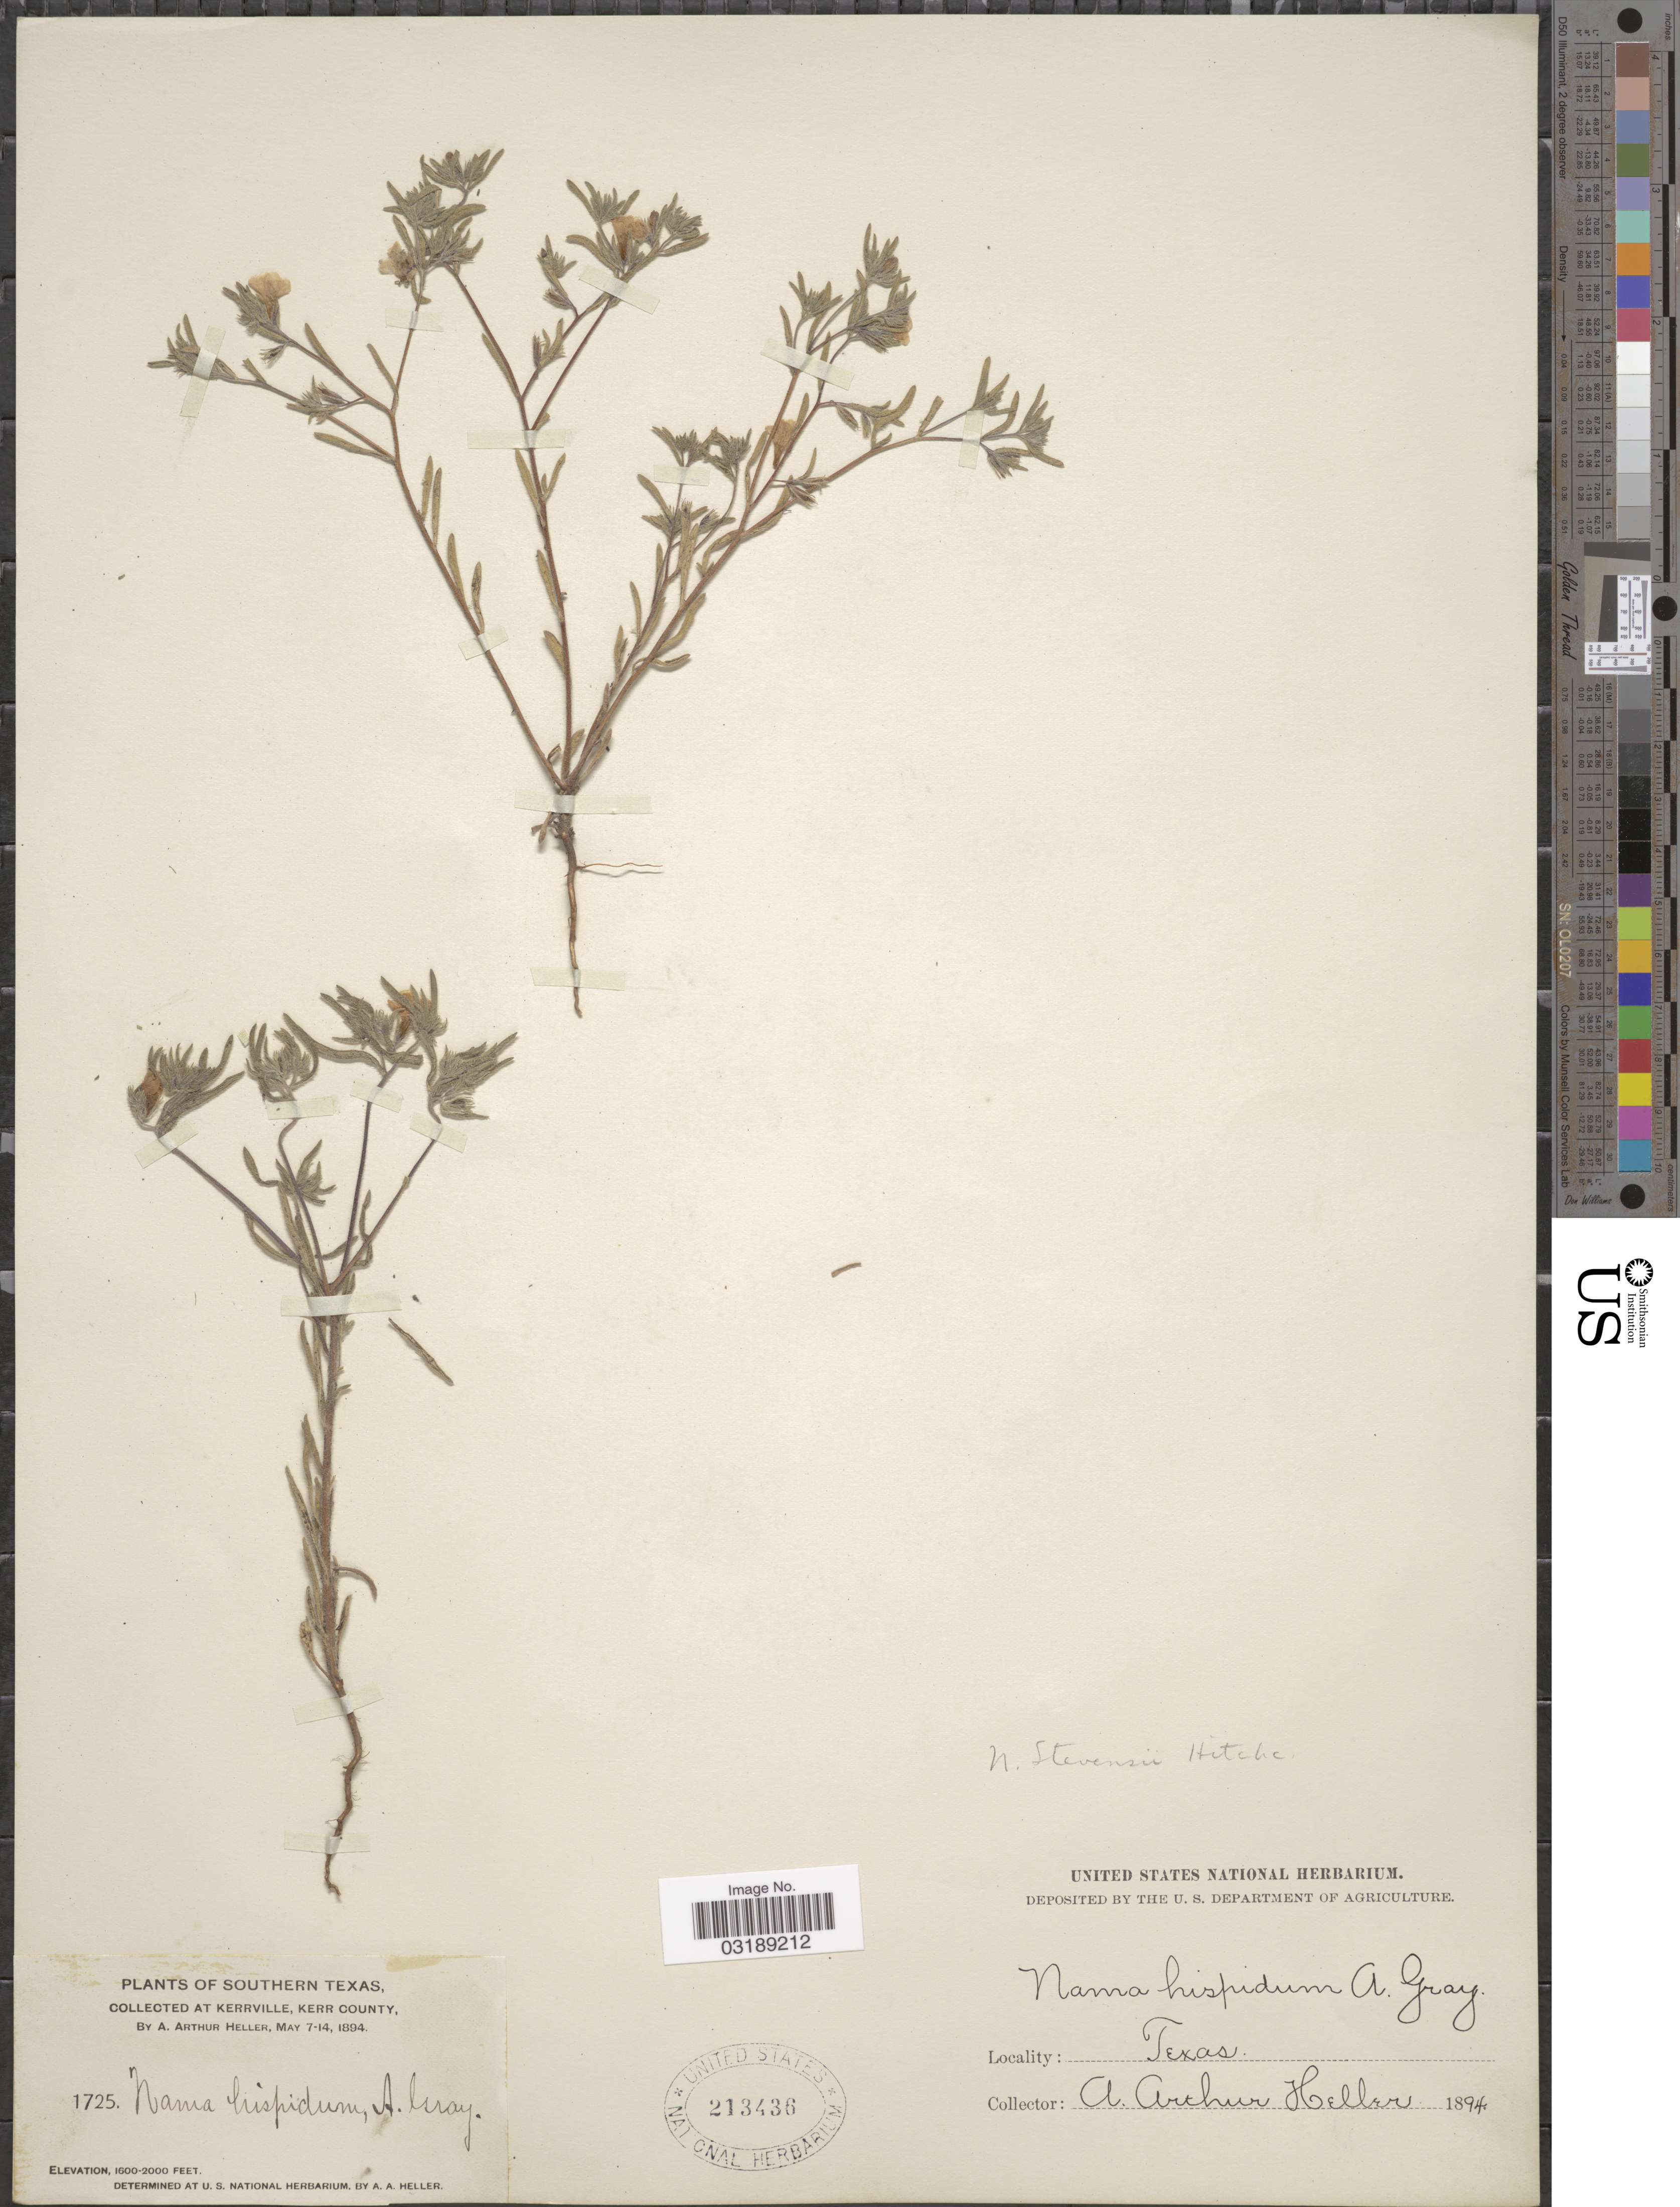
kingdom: Plantae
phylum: Tracheophyta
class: Magnoliopsida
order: Boraginales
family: Namaceae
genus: Nama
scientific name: Nama stevensii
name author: C.L. Hitchc.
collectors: A. A. Heller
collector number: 1725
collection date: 1894-05-07/1894-05-14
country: United States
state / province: Texas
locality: Southern Texas, At Kerrville, Kerr County.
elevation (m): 488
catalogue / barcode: US 213436